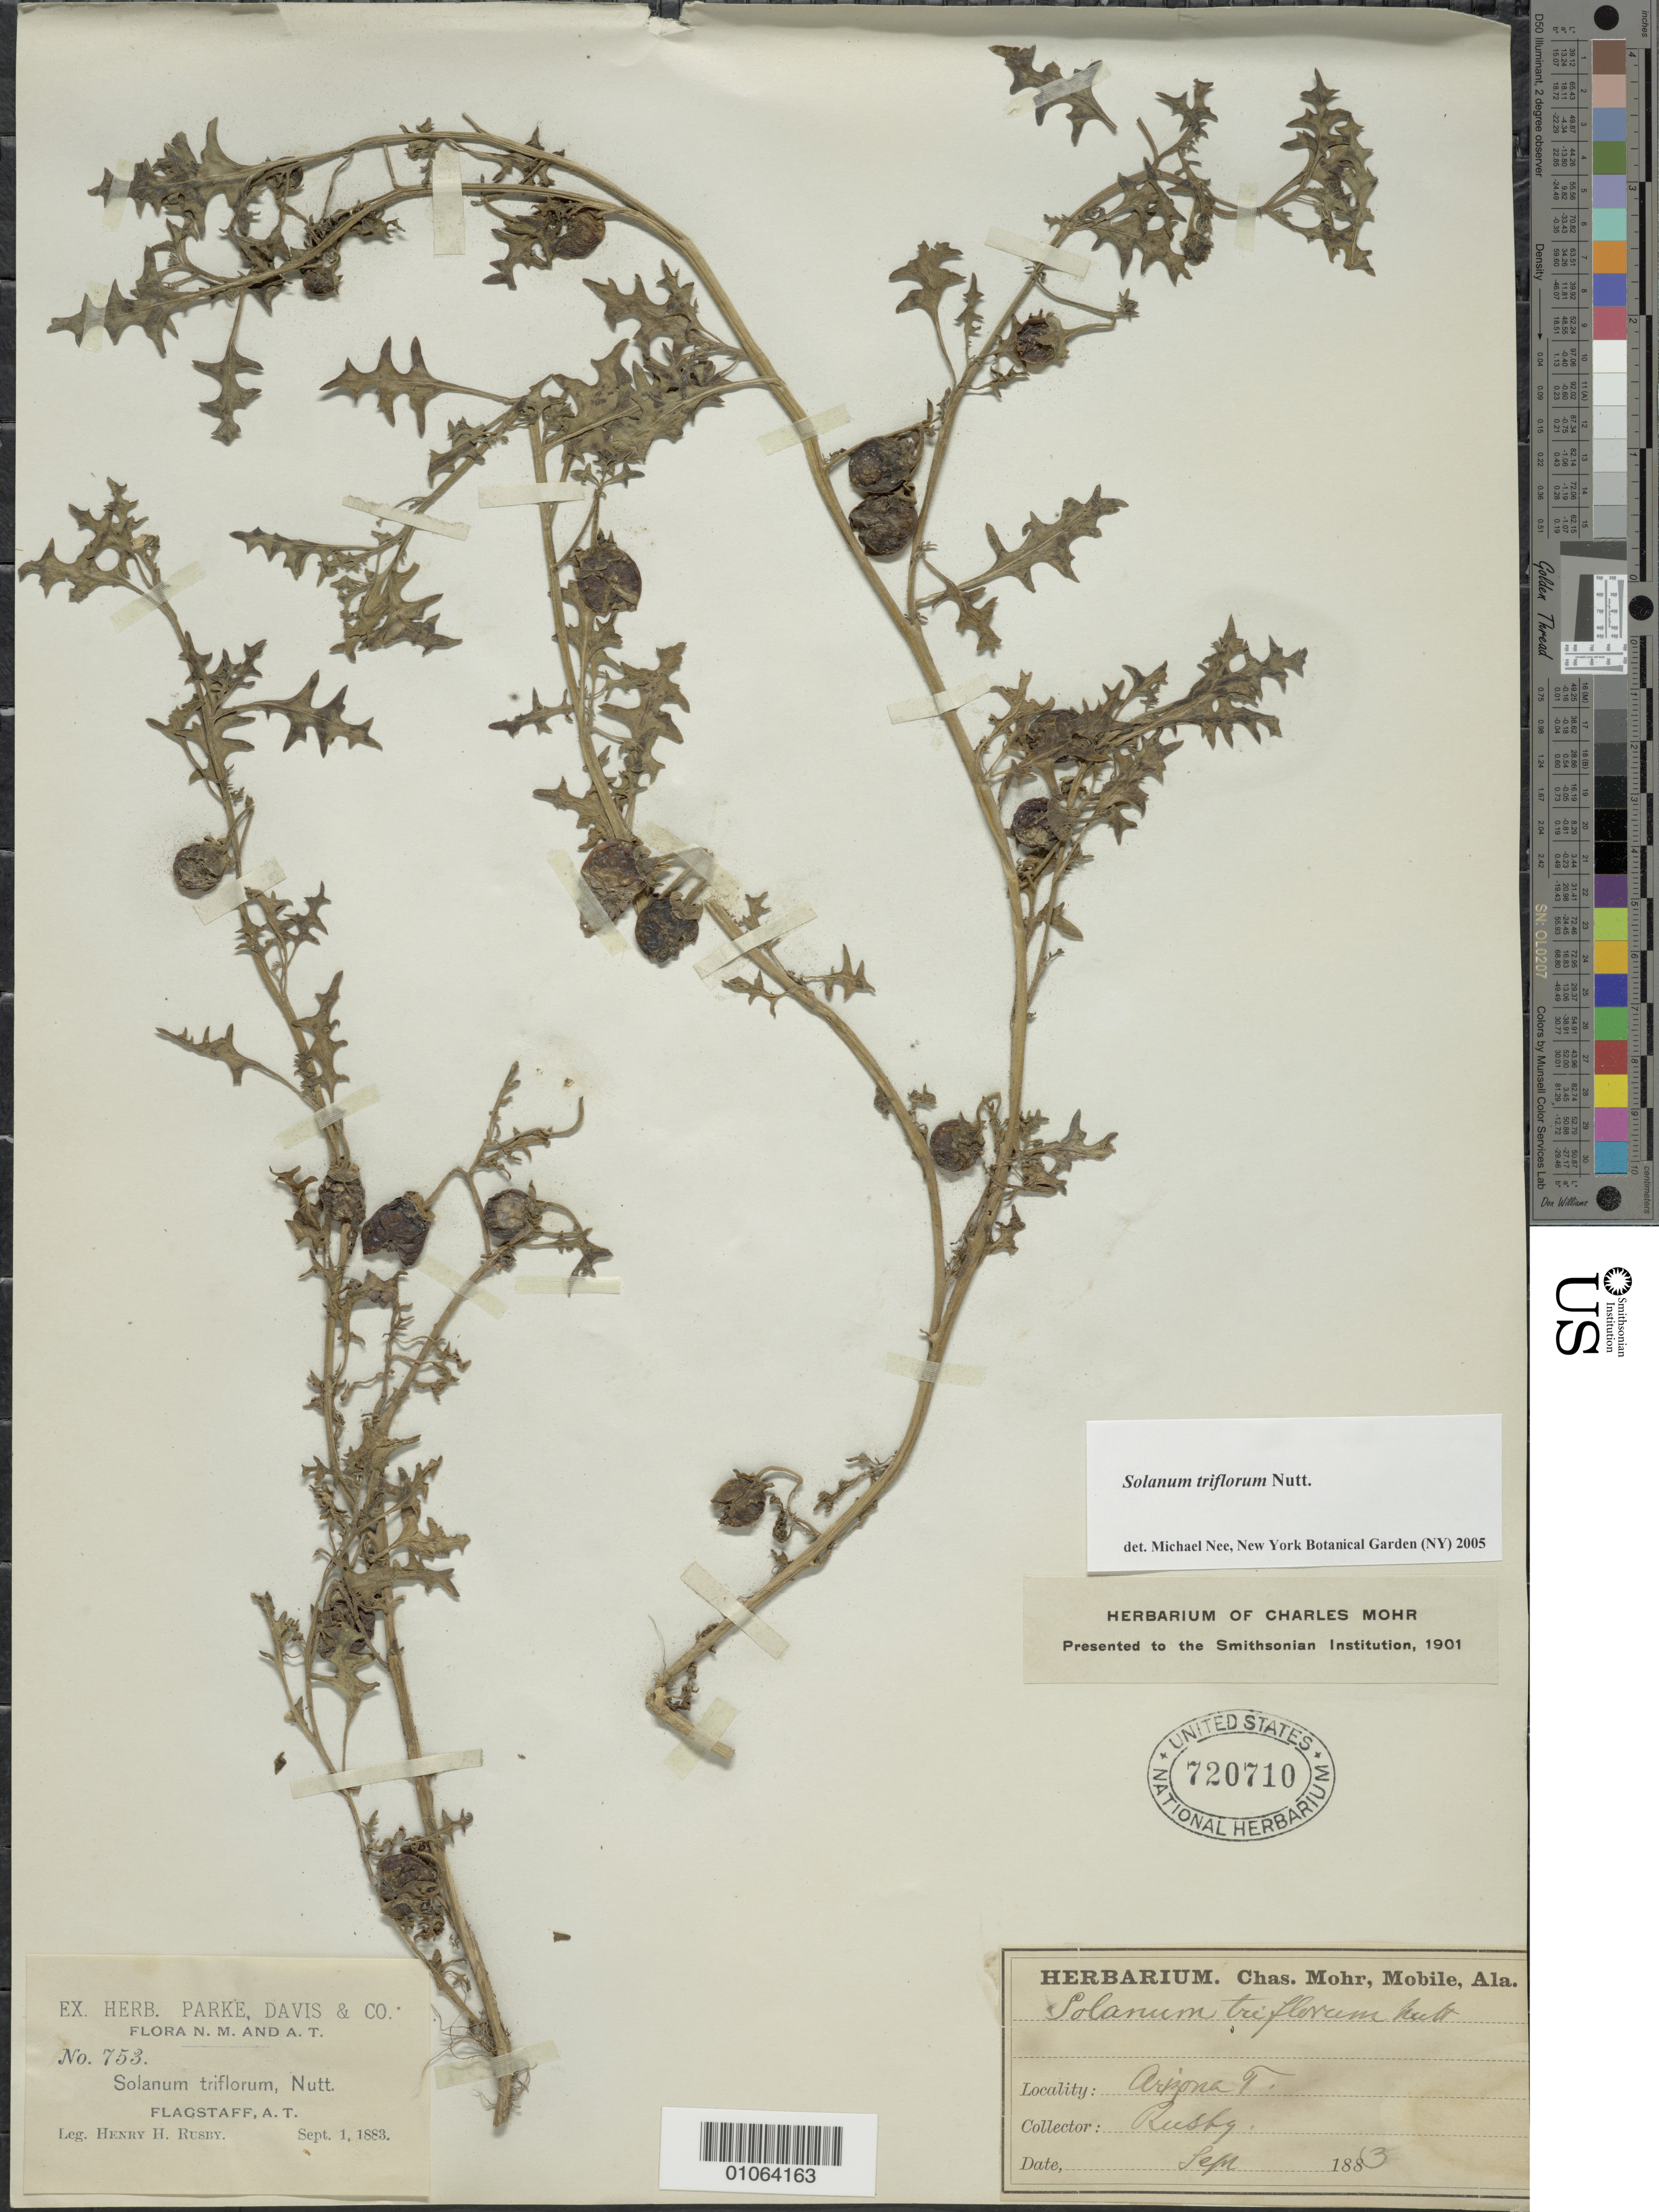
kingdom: Plantae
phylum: Tracheophyta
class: Magnoliopsida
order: Solanales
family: Solanaceae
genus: Solanum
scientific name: Solanum triflorum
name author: Nutt.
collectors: H. H. Rusby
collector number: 753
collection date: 1883-09-01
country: United States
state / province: Arizona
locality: Flagstaff, Arizona T.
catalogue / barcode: US 720710